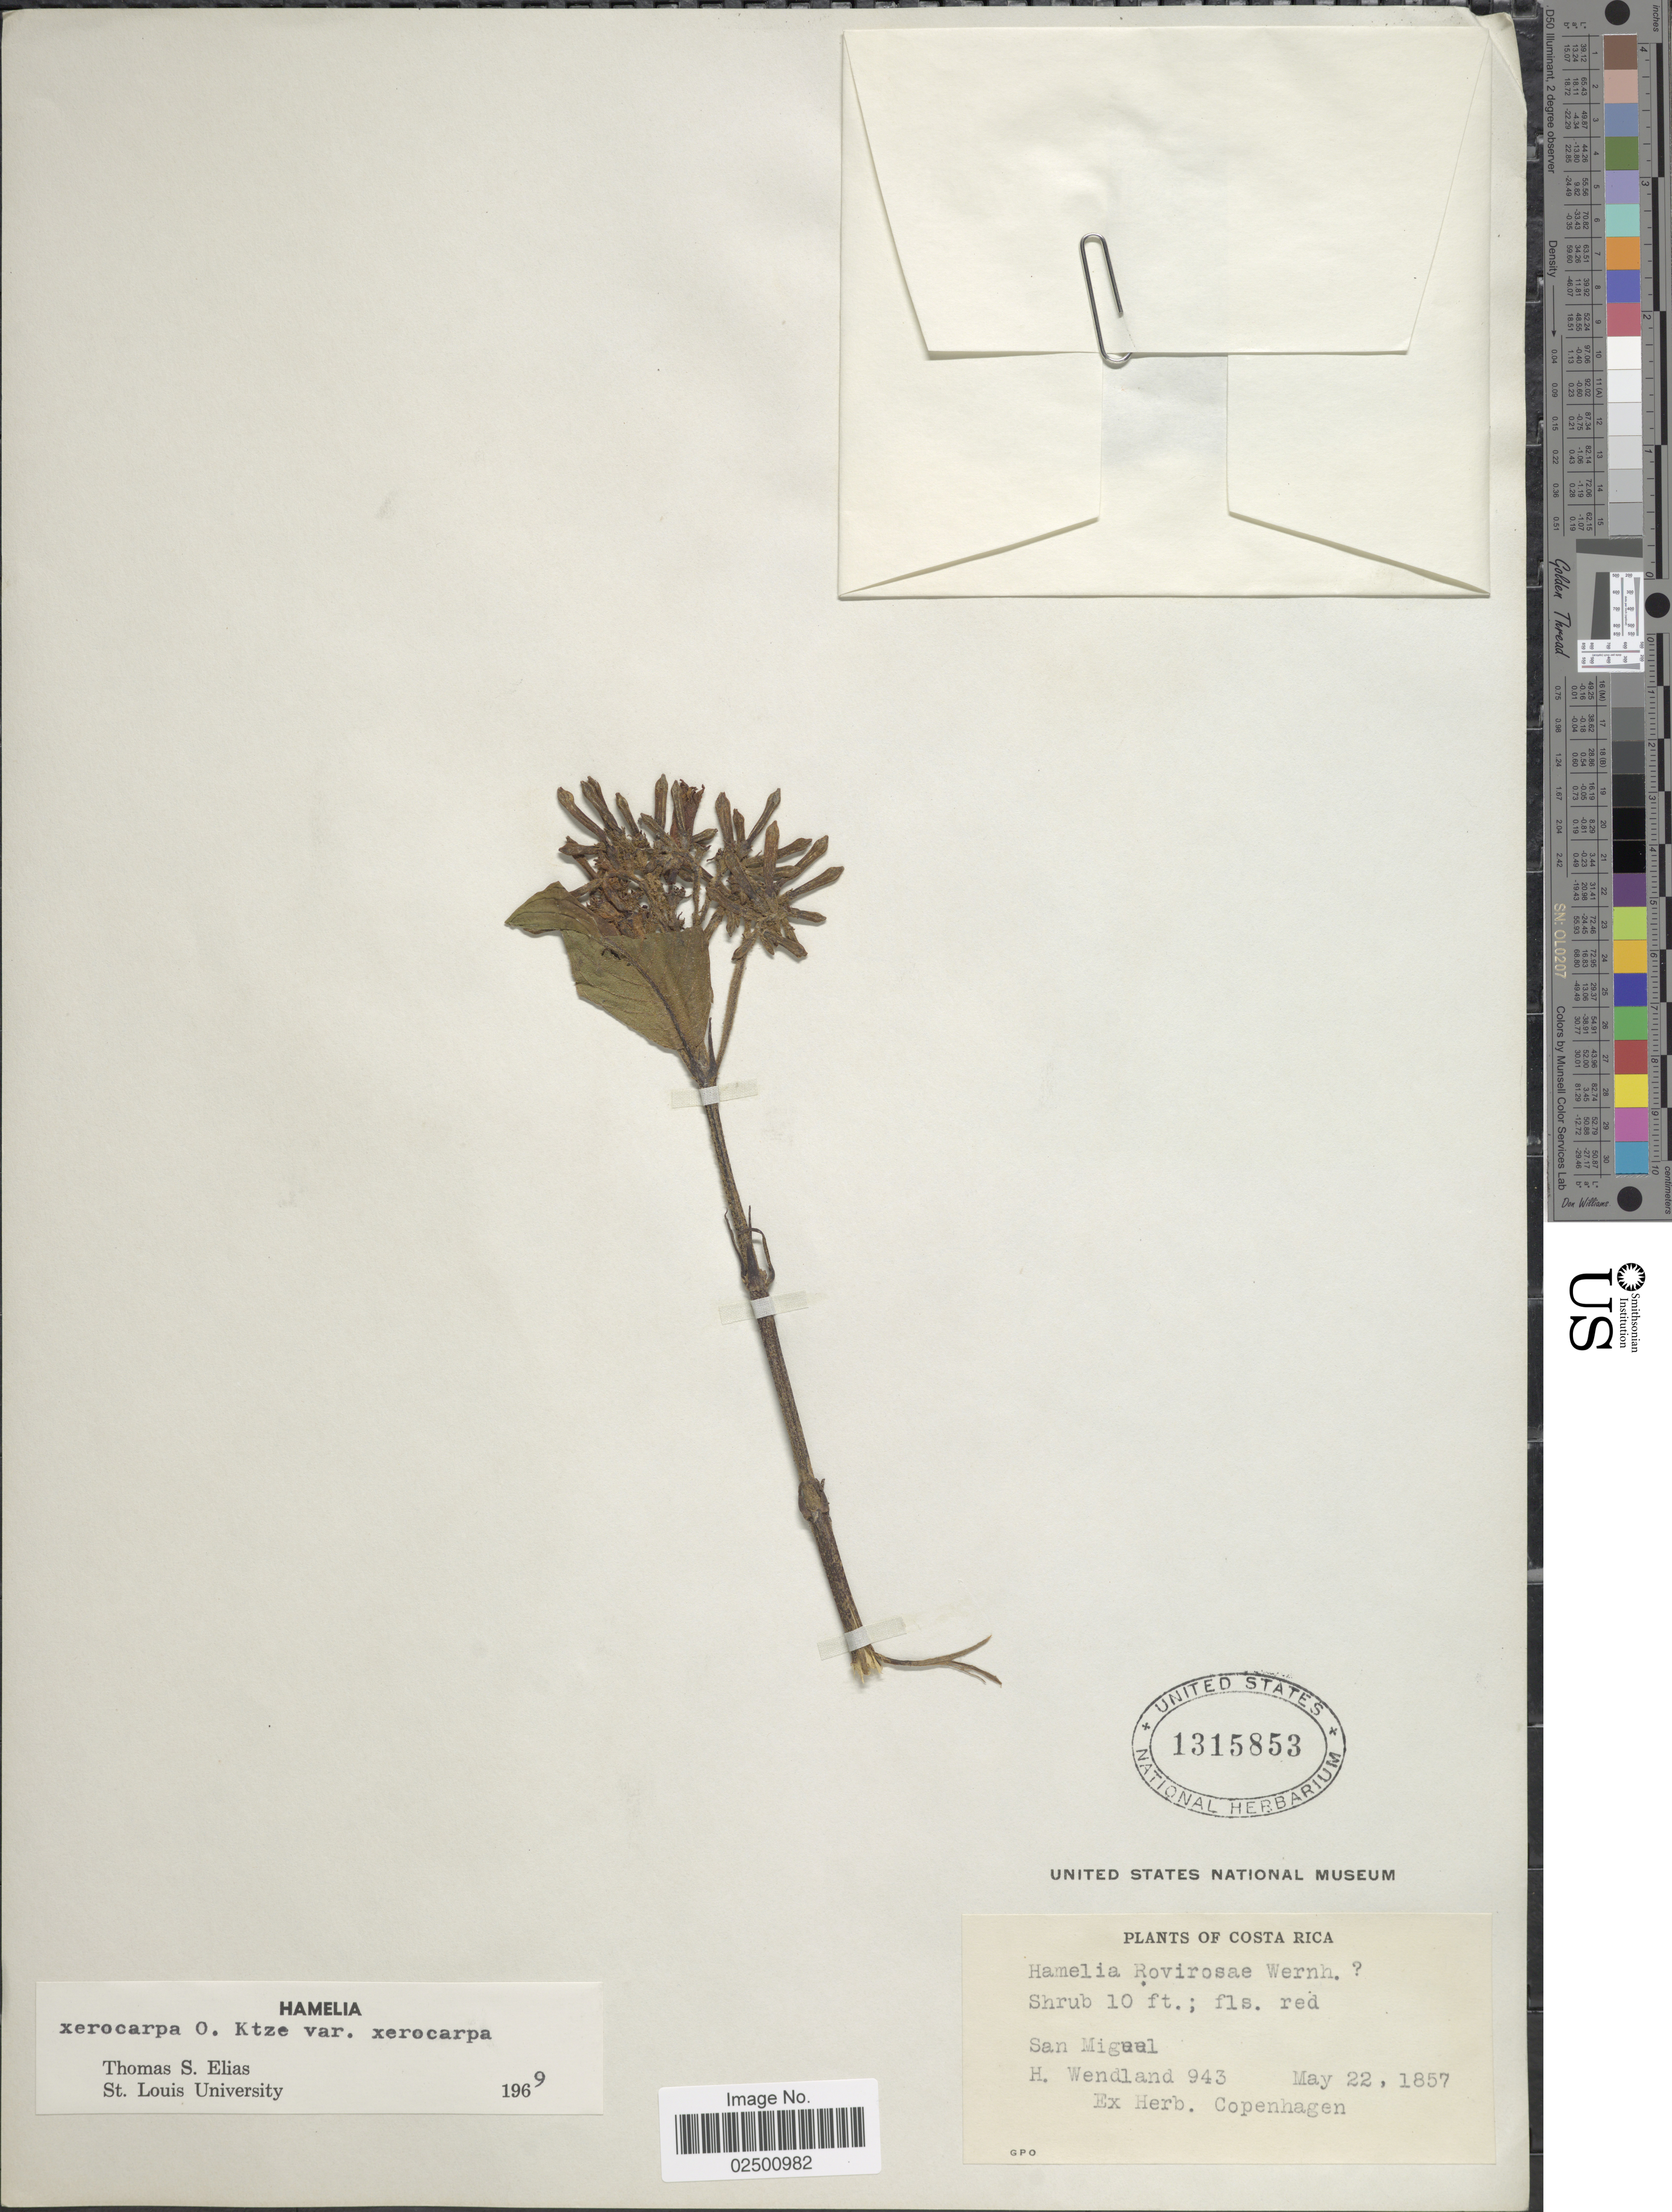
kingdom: Plantae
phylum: Tracheophyta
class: Magnoliopsida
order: Gentianales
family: Rubiaceae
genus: Hamelia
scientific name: Hamelia xerocarpa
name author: Kuntze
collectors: H. A. Wendland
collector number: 943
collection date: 1857-05-22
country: Costa Rica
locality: San Miguel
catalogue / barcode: US 1315853